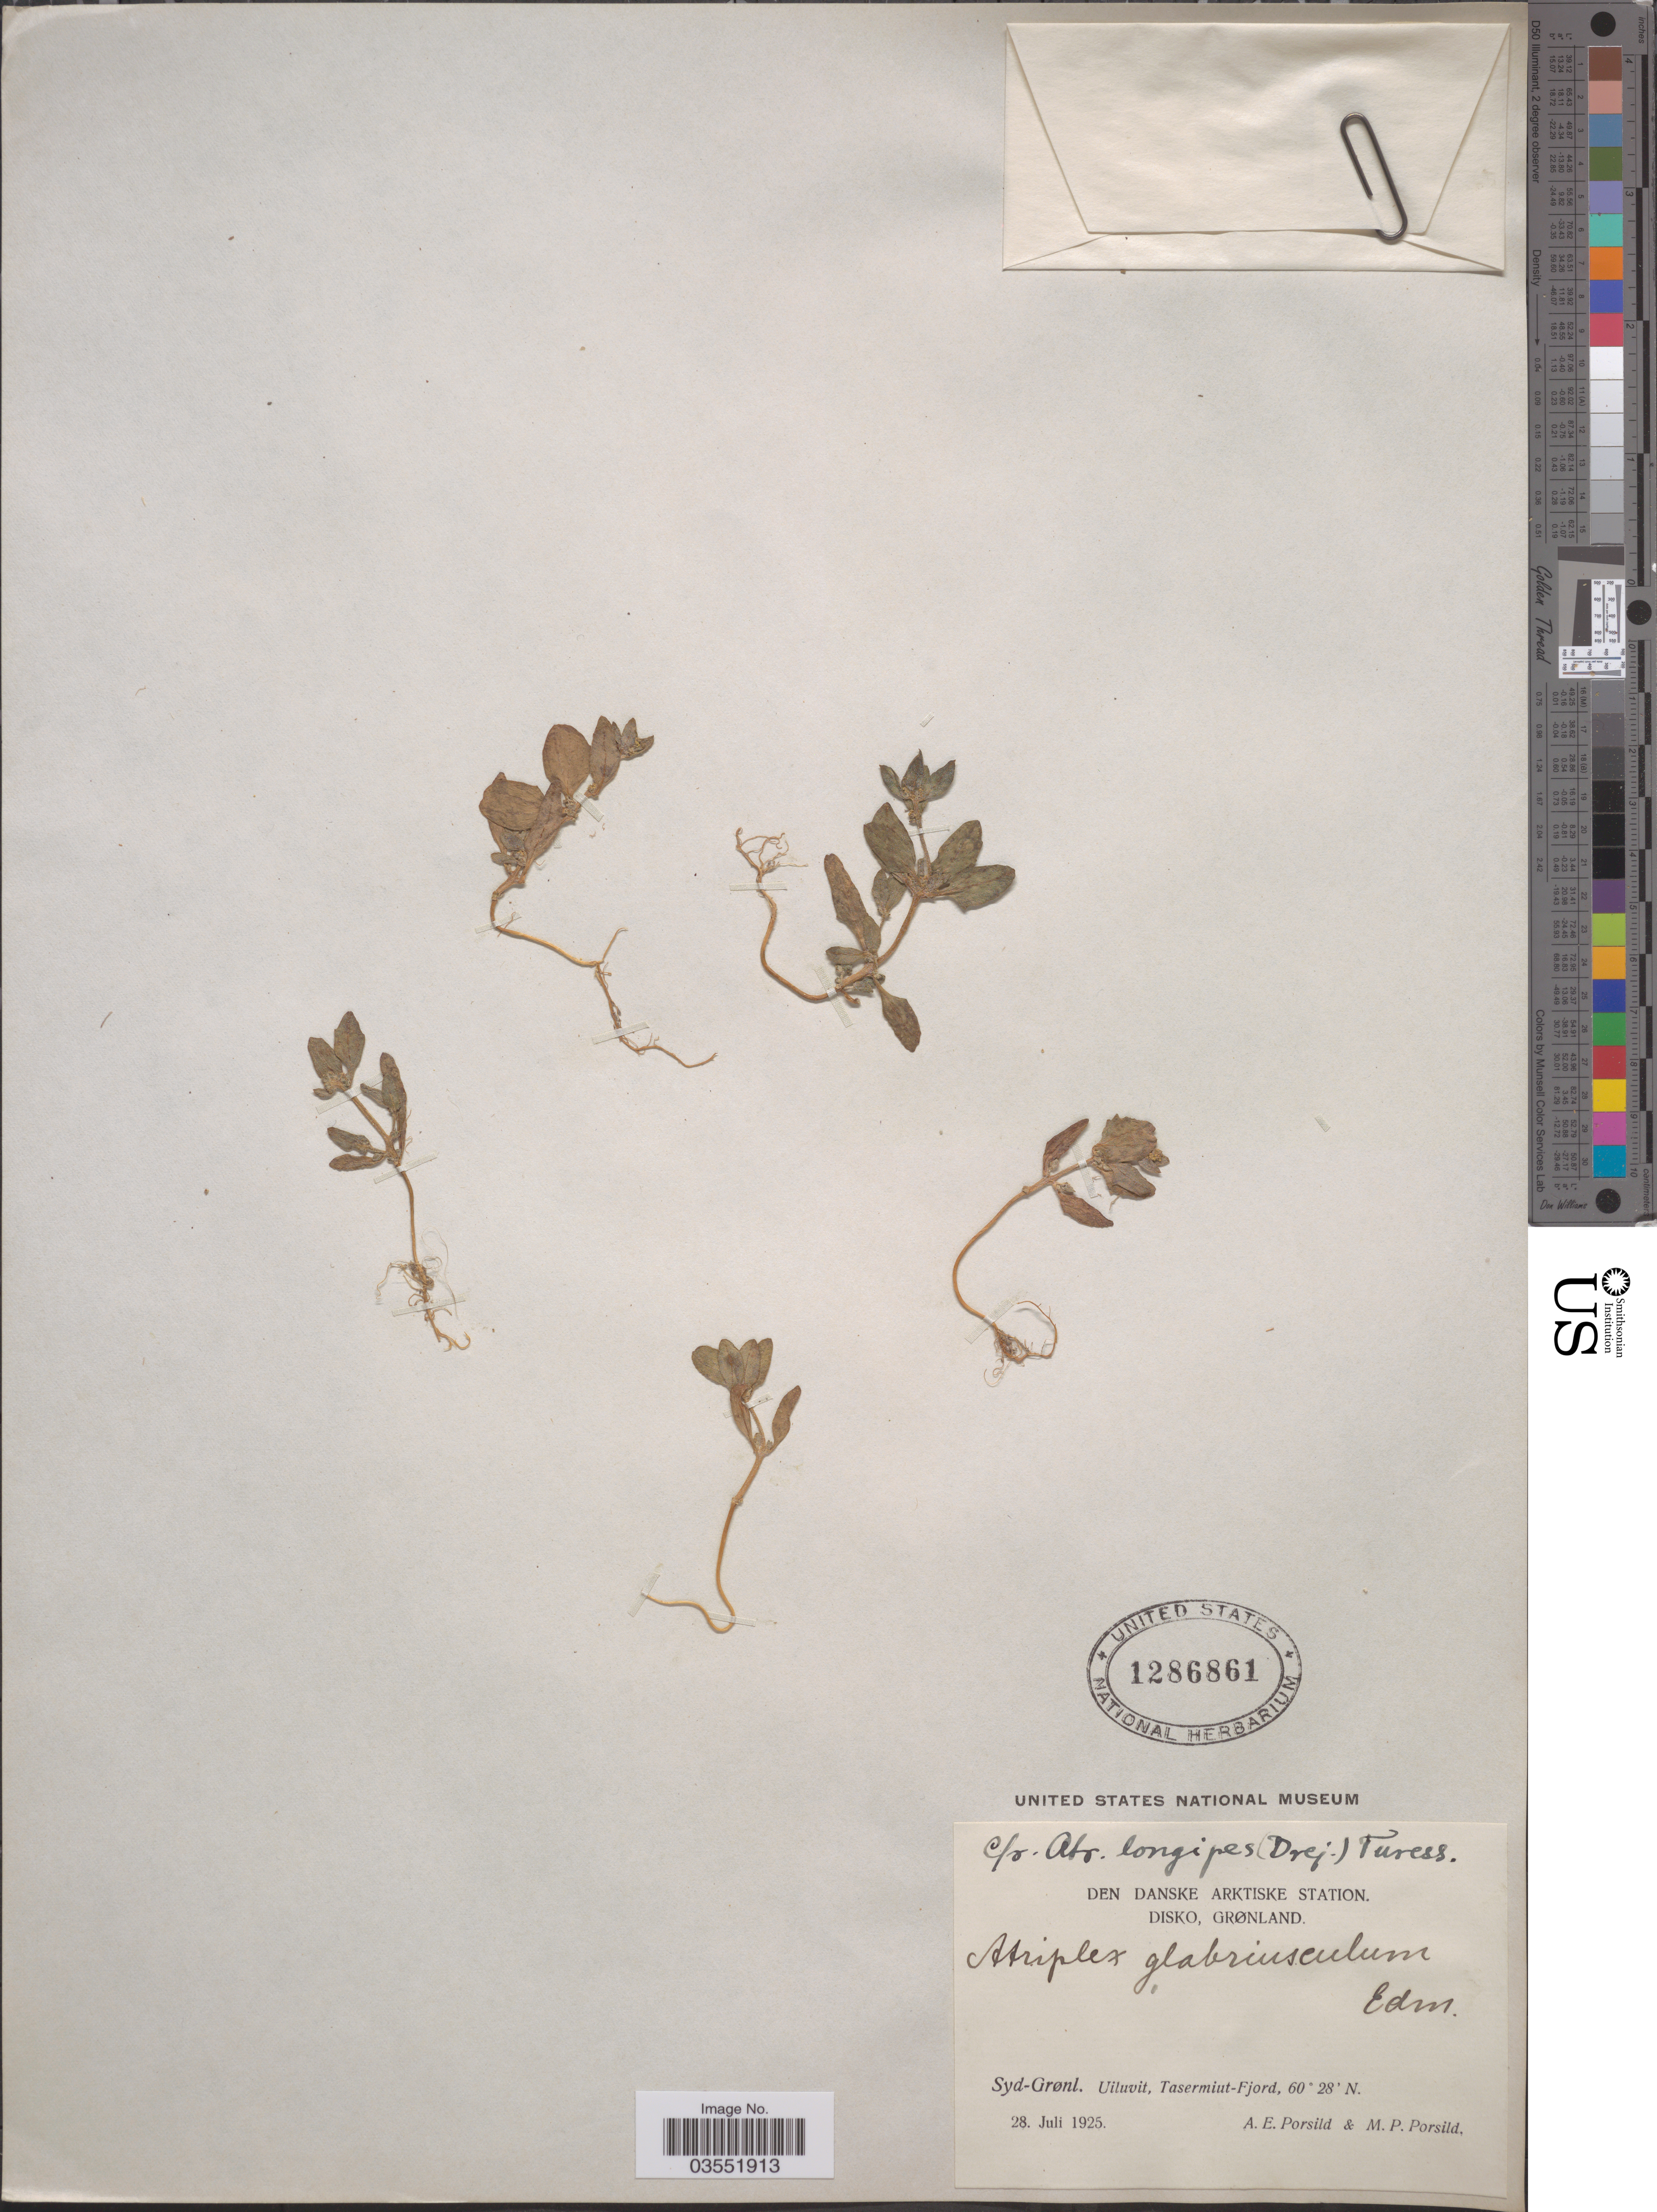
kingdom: Plantae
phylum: Tracheophyta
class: Magnoliopsida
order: Caryophyllales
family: Amaranthaceae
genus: Atriplex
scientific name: Atriplex glabriuscula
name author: Edmondston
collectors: A. E. Porsild & M. P. Porsild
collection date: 1925-07-28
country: Greenland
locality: Den Danske Arktiske Station. Disko, Grønland. Syd-Grønl. Uiluvit, Tasermiut-Fjord.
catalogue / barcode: US 1286861